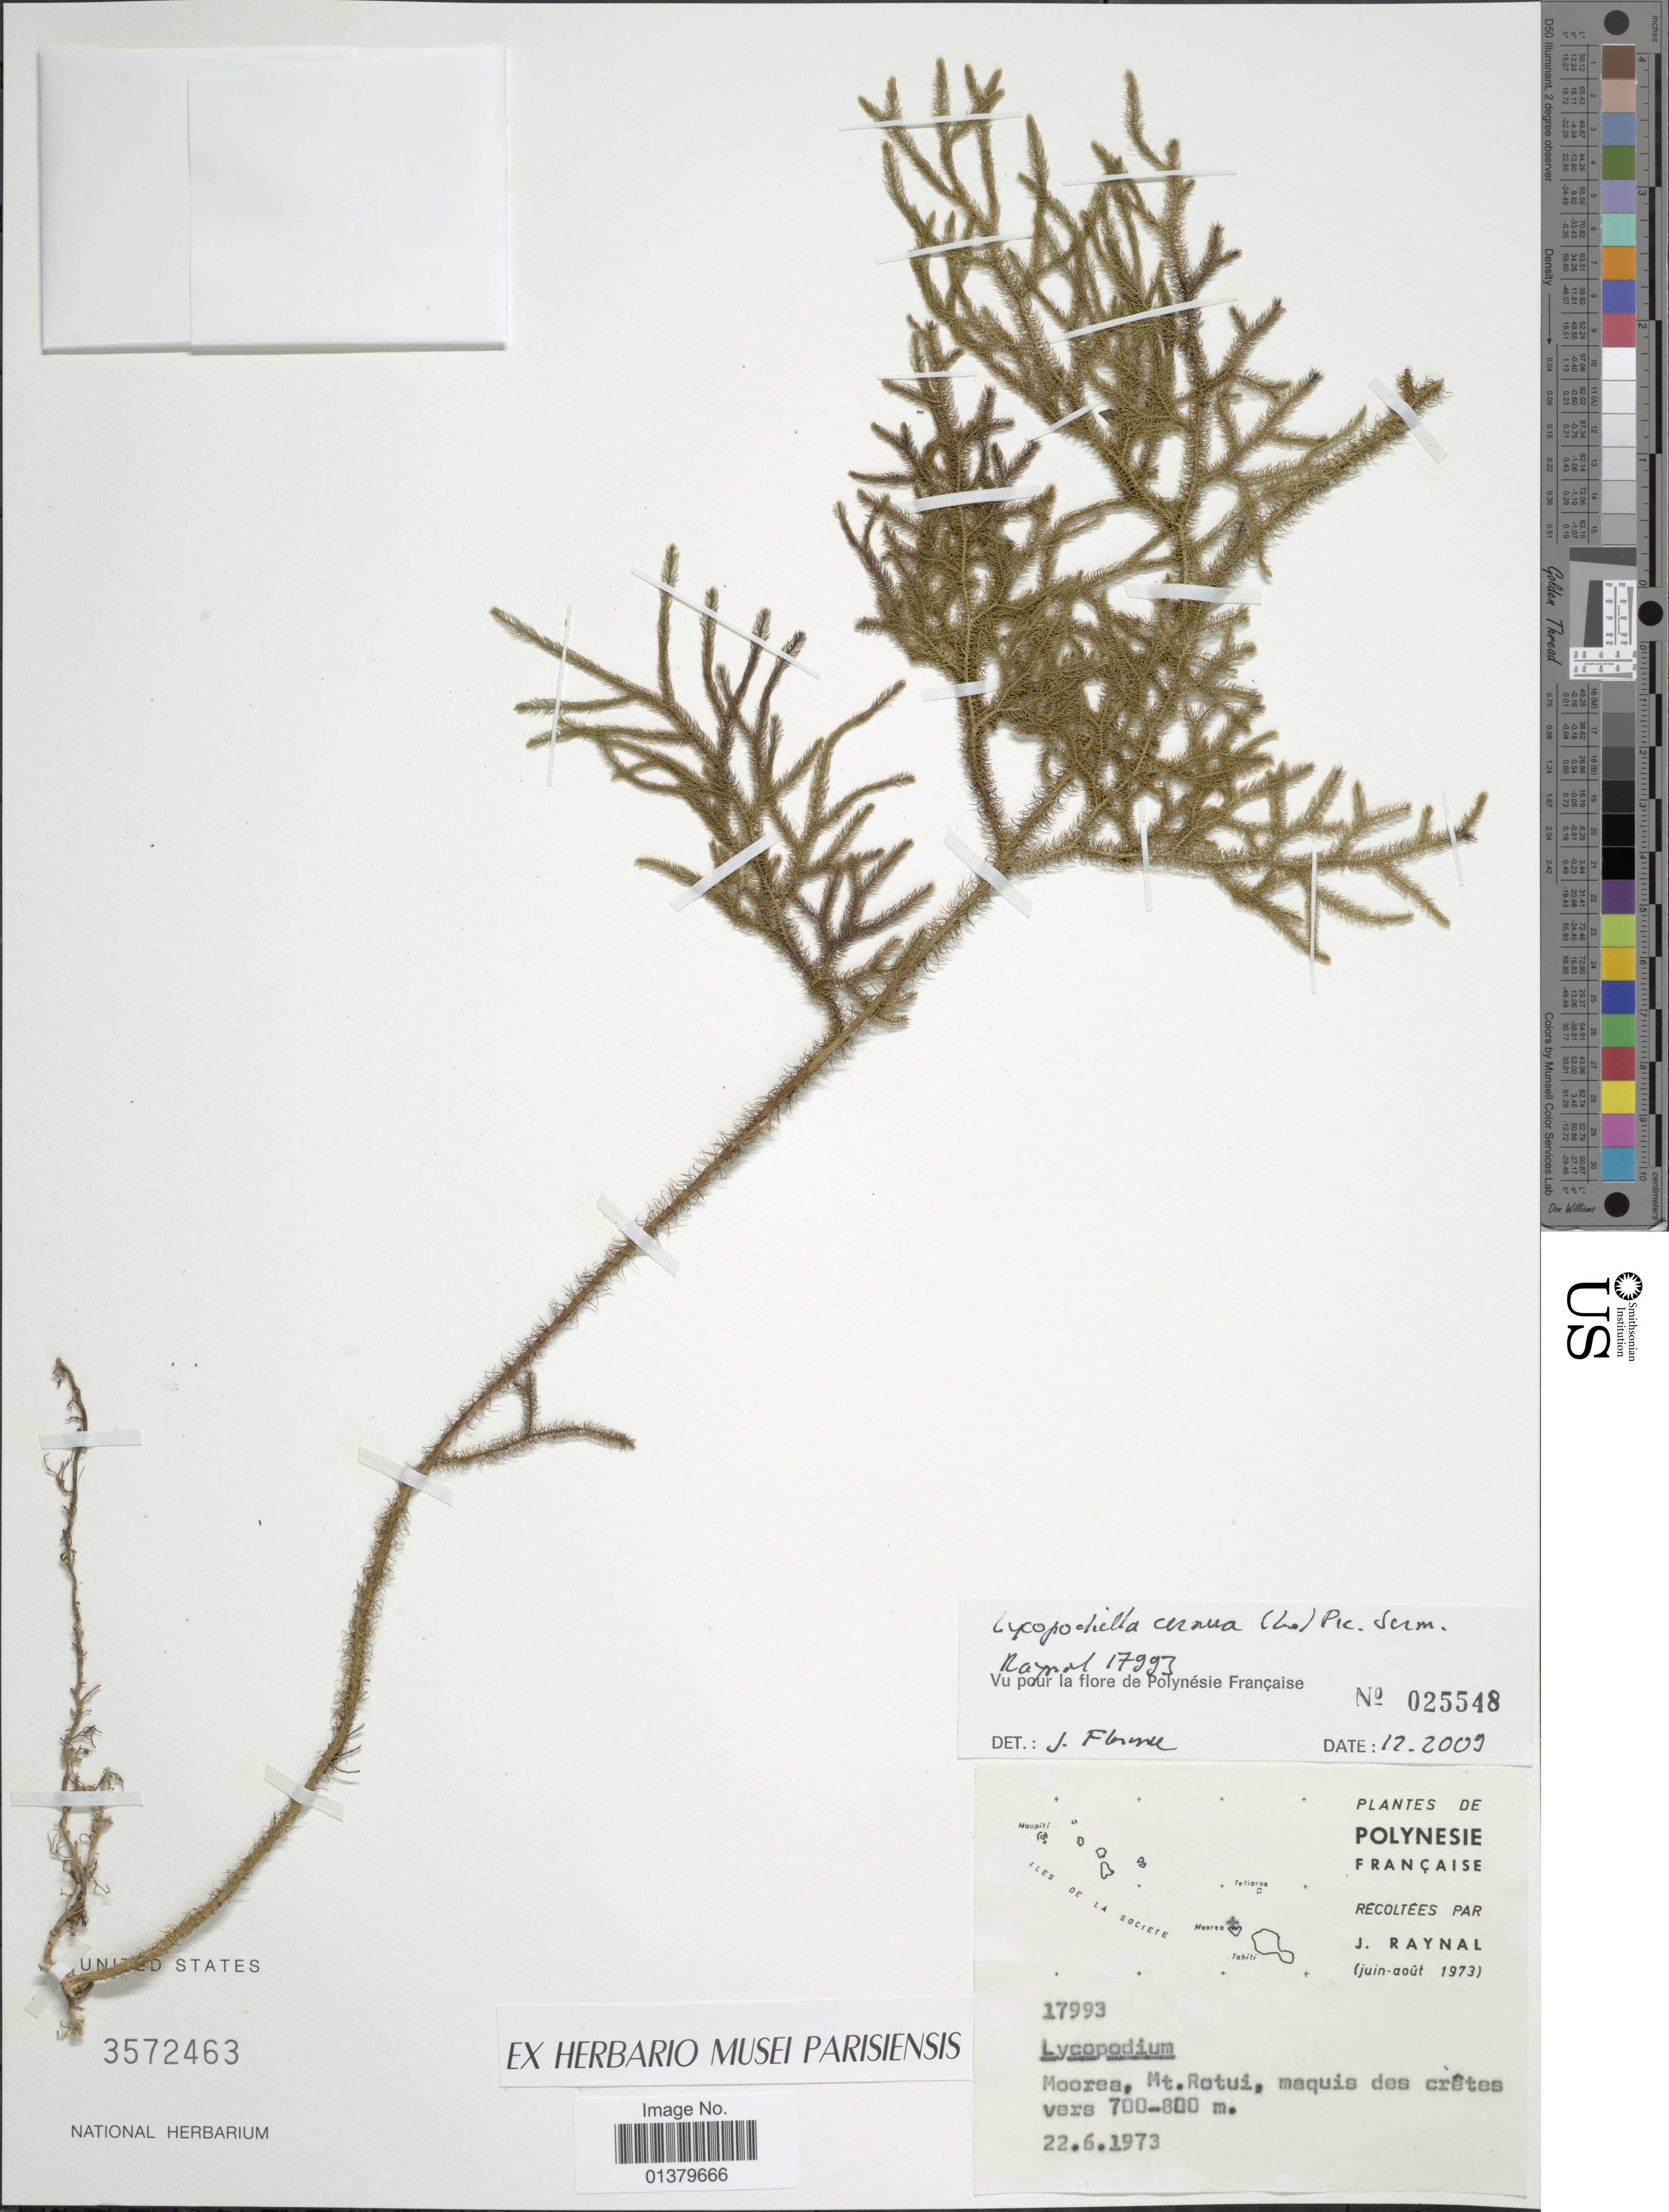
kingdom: Plantae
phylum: Tracheophyta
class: Lycopodiopsida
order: Lycopodiales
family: Lycopodiaceae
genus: Palhinhaea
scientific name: Palhinhaea cernua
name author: (L.) Vasc. & Franco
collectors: J. Raynal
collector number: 17993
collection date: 1973-06-22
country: French Polynesia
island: Moorea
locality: Moorea, Mt Rotui, maquis des crêtes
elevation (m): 700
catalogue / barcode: US 3572463